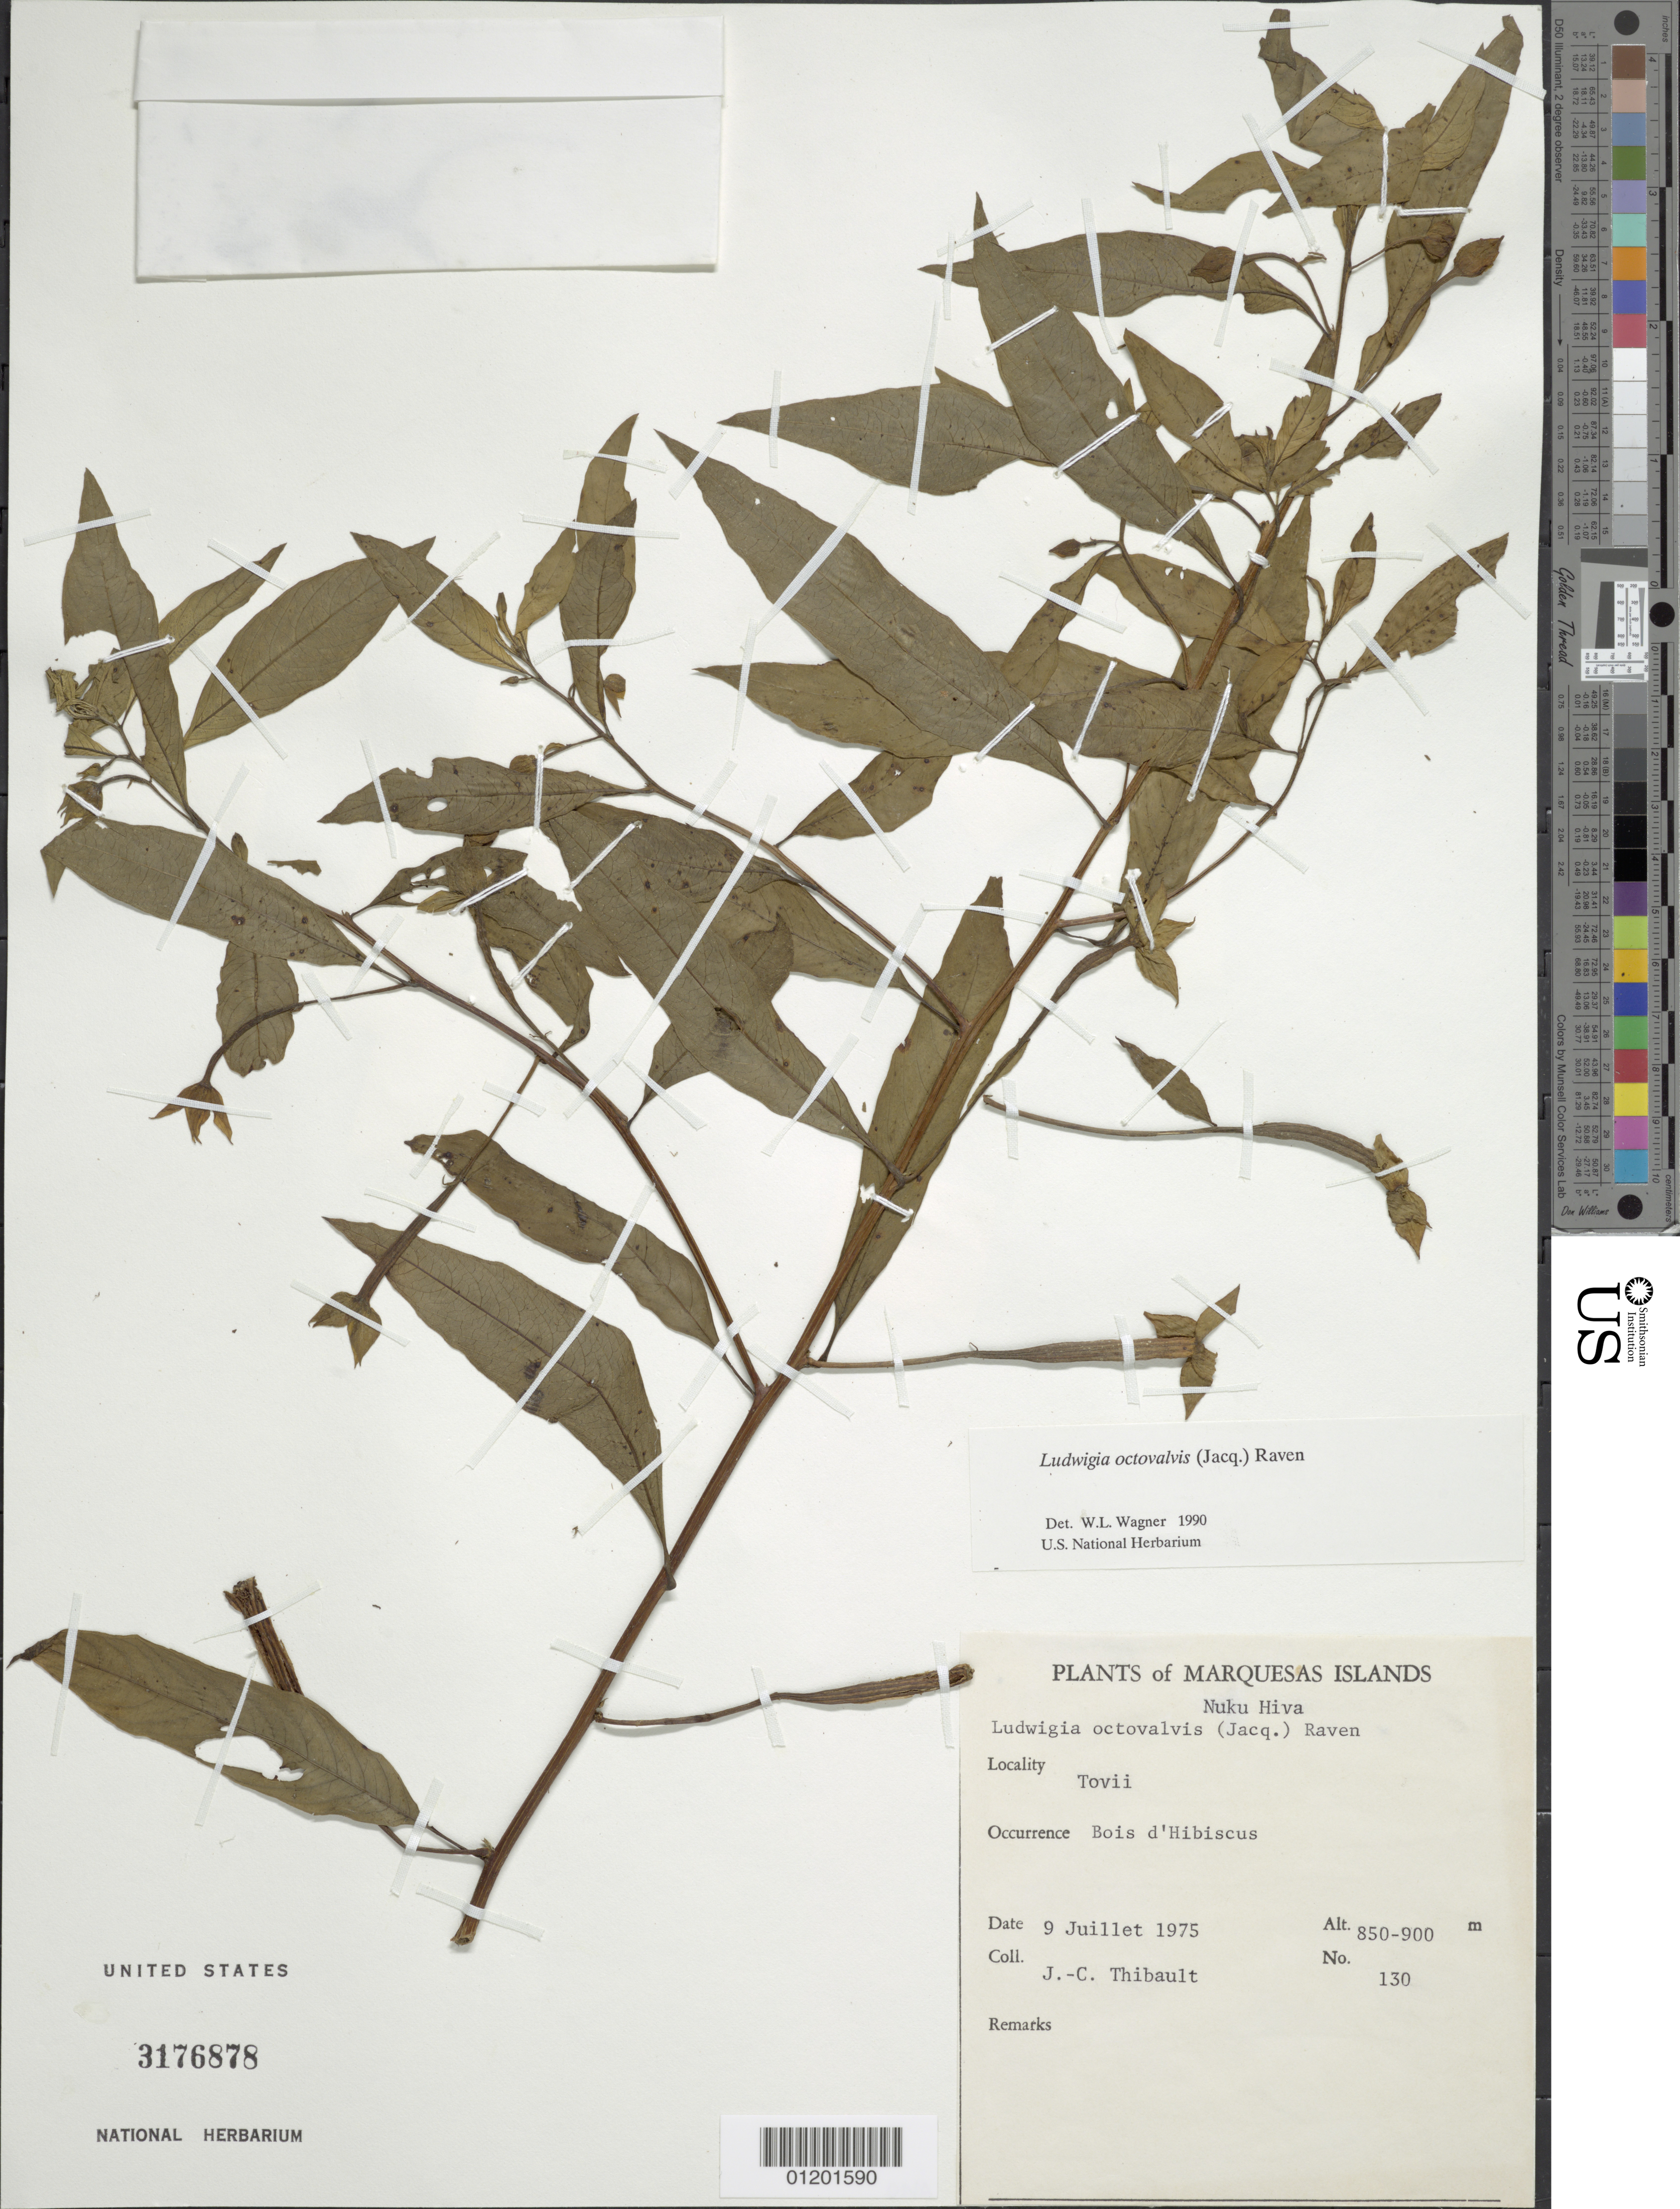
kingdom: Plantae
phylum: Tracheophyta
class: Magnoliopsida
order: Myrtales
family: Onagraceae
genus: Ludwigia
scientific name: Ludwigia octovalvis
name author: (Jacq.) P.H. Raven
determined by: Wagner, W. L., (BOT), Smithsonian Institution - National Museum of Natural History (UNITED STATES)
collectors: J. Thibault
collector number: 130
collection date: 1975-07-09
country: French Polynesia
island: Nuku Hiva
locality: Toovii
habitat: Bois d'Hibiscus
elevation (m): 850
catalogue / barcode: US 3176878